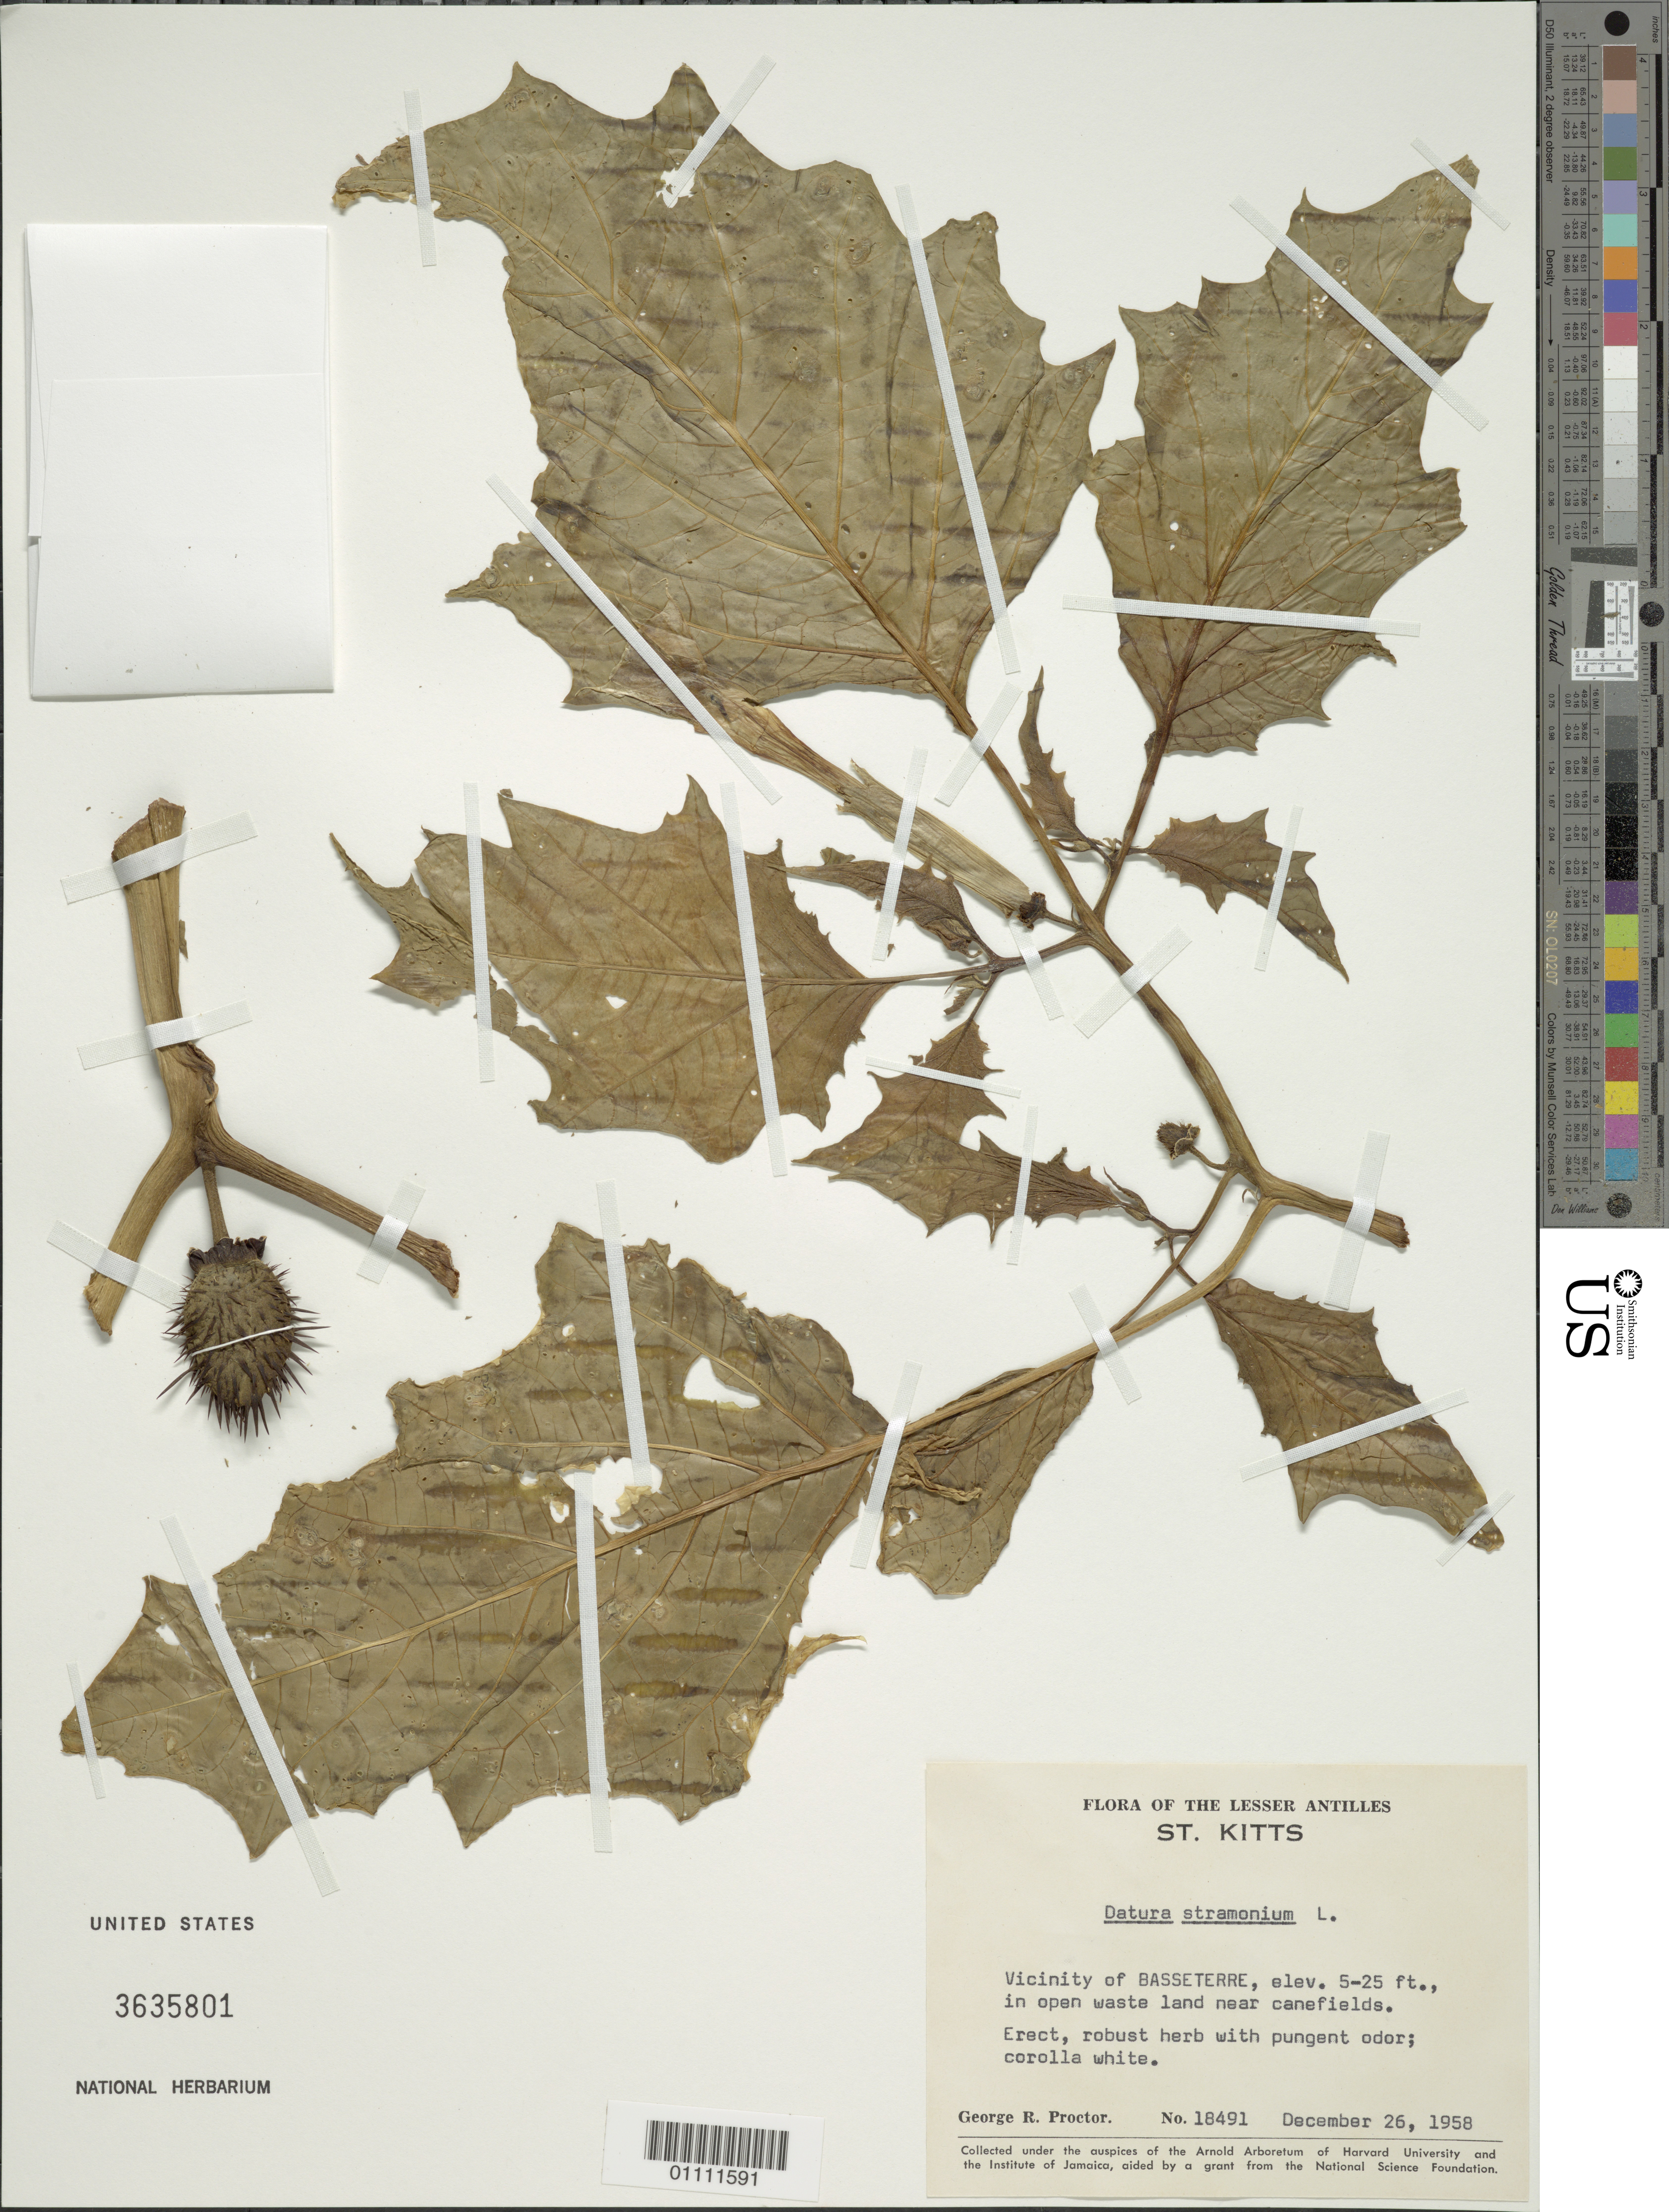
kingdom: Plantae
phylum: Tracheophyta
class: Magnoliopsida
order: Solanales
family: Solanaceae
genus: Datura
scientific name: Datura stramonium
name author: L.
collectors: G. R. Proctor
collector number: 18491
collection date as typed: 26 Dec 1958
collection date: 1958-12-26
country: St. Christopher-Nevis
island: St. Christopher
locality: Basseterre vicinity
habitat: In open waste land near canefields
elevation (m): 2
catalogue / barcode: US 3635801